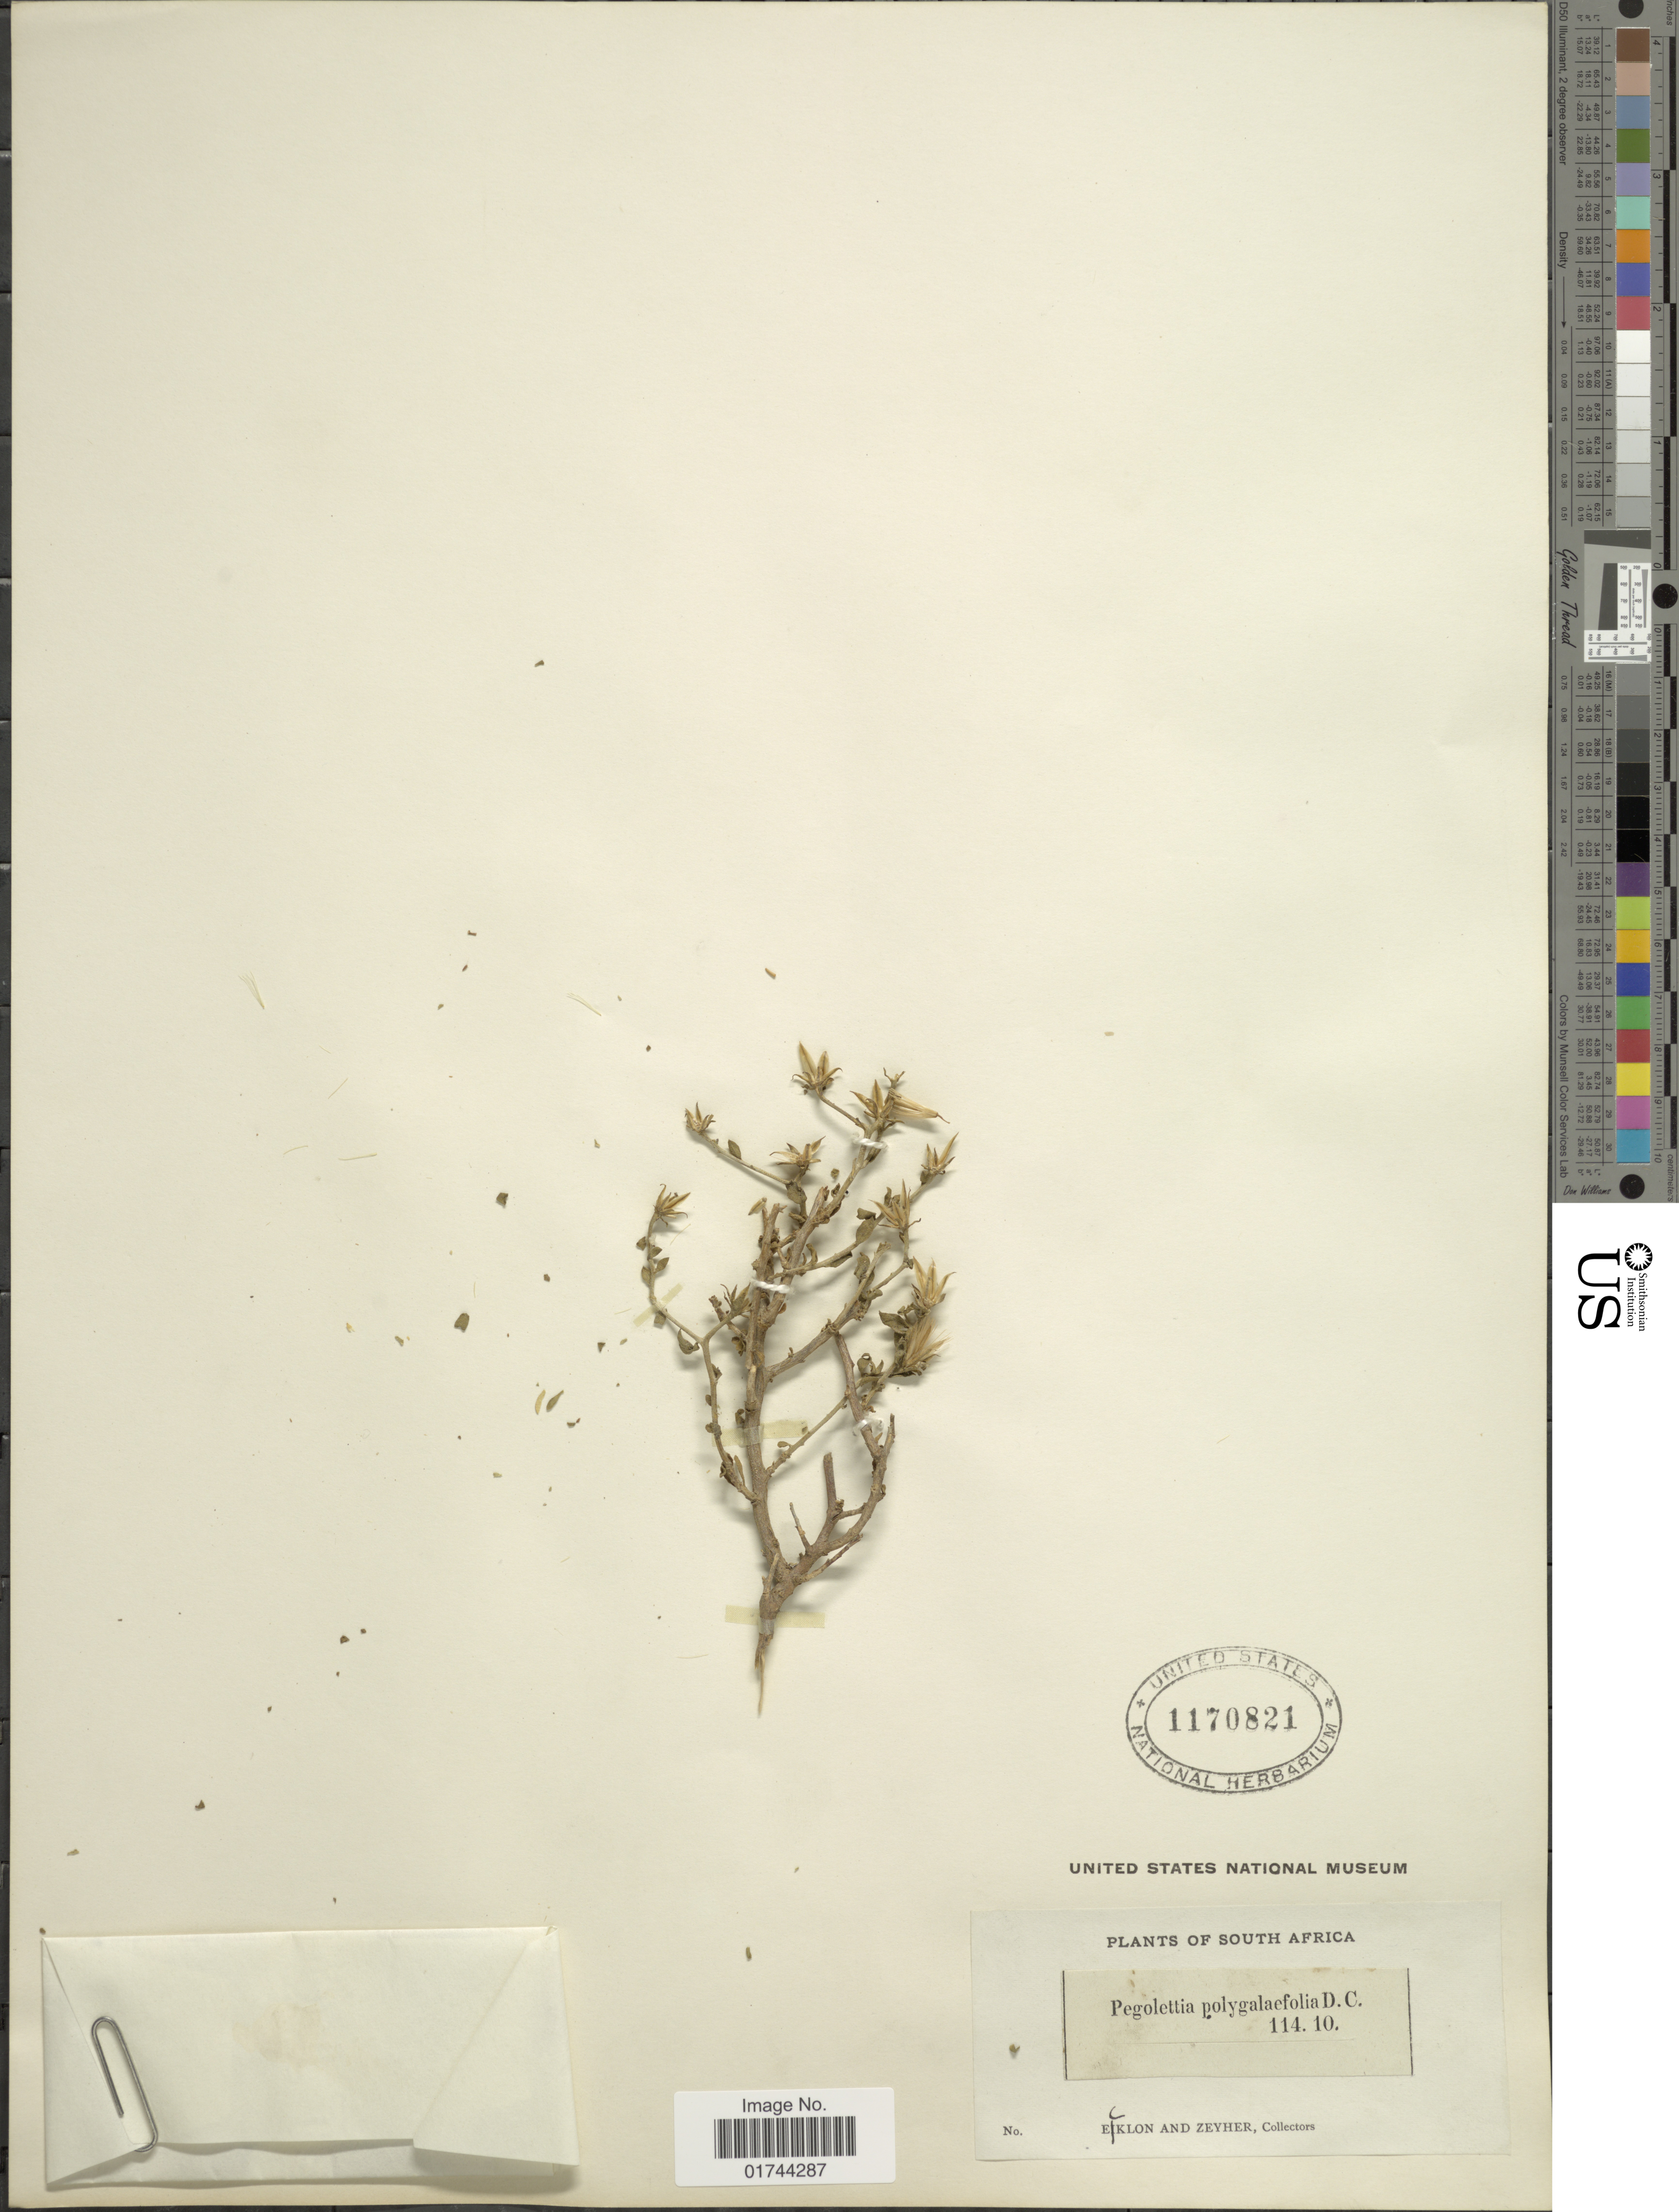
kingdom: Plantae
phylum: Tracheophyta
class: Magnoliopsida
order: Asterales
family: Asteraceae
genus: Pegolettia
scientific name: Pegolettia polygalaefolia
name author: Less.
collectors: -. Ecklon & -. Zeyher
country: South Africa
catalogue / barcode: US 1170821